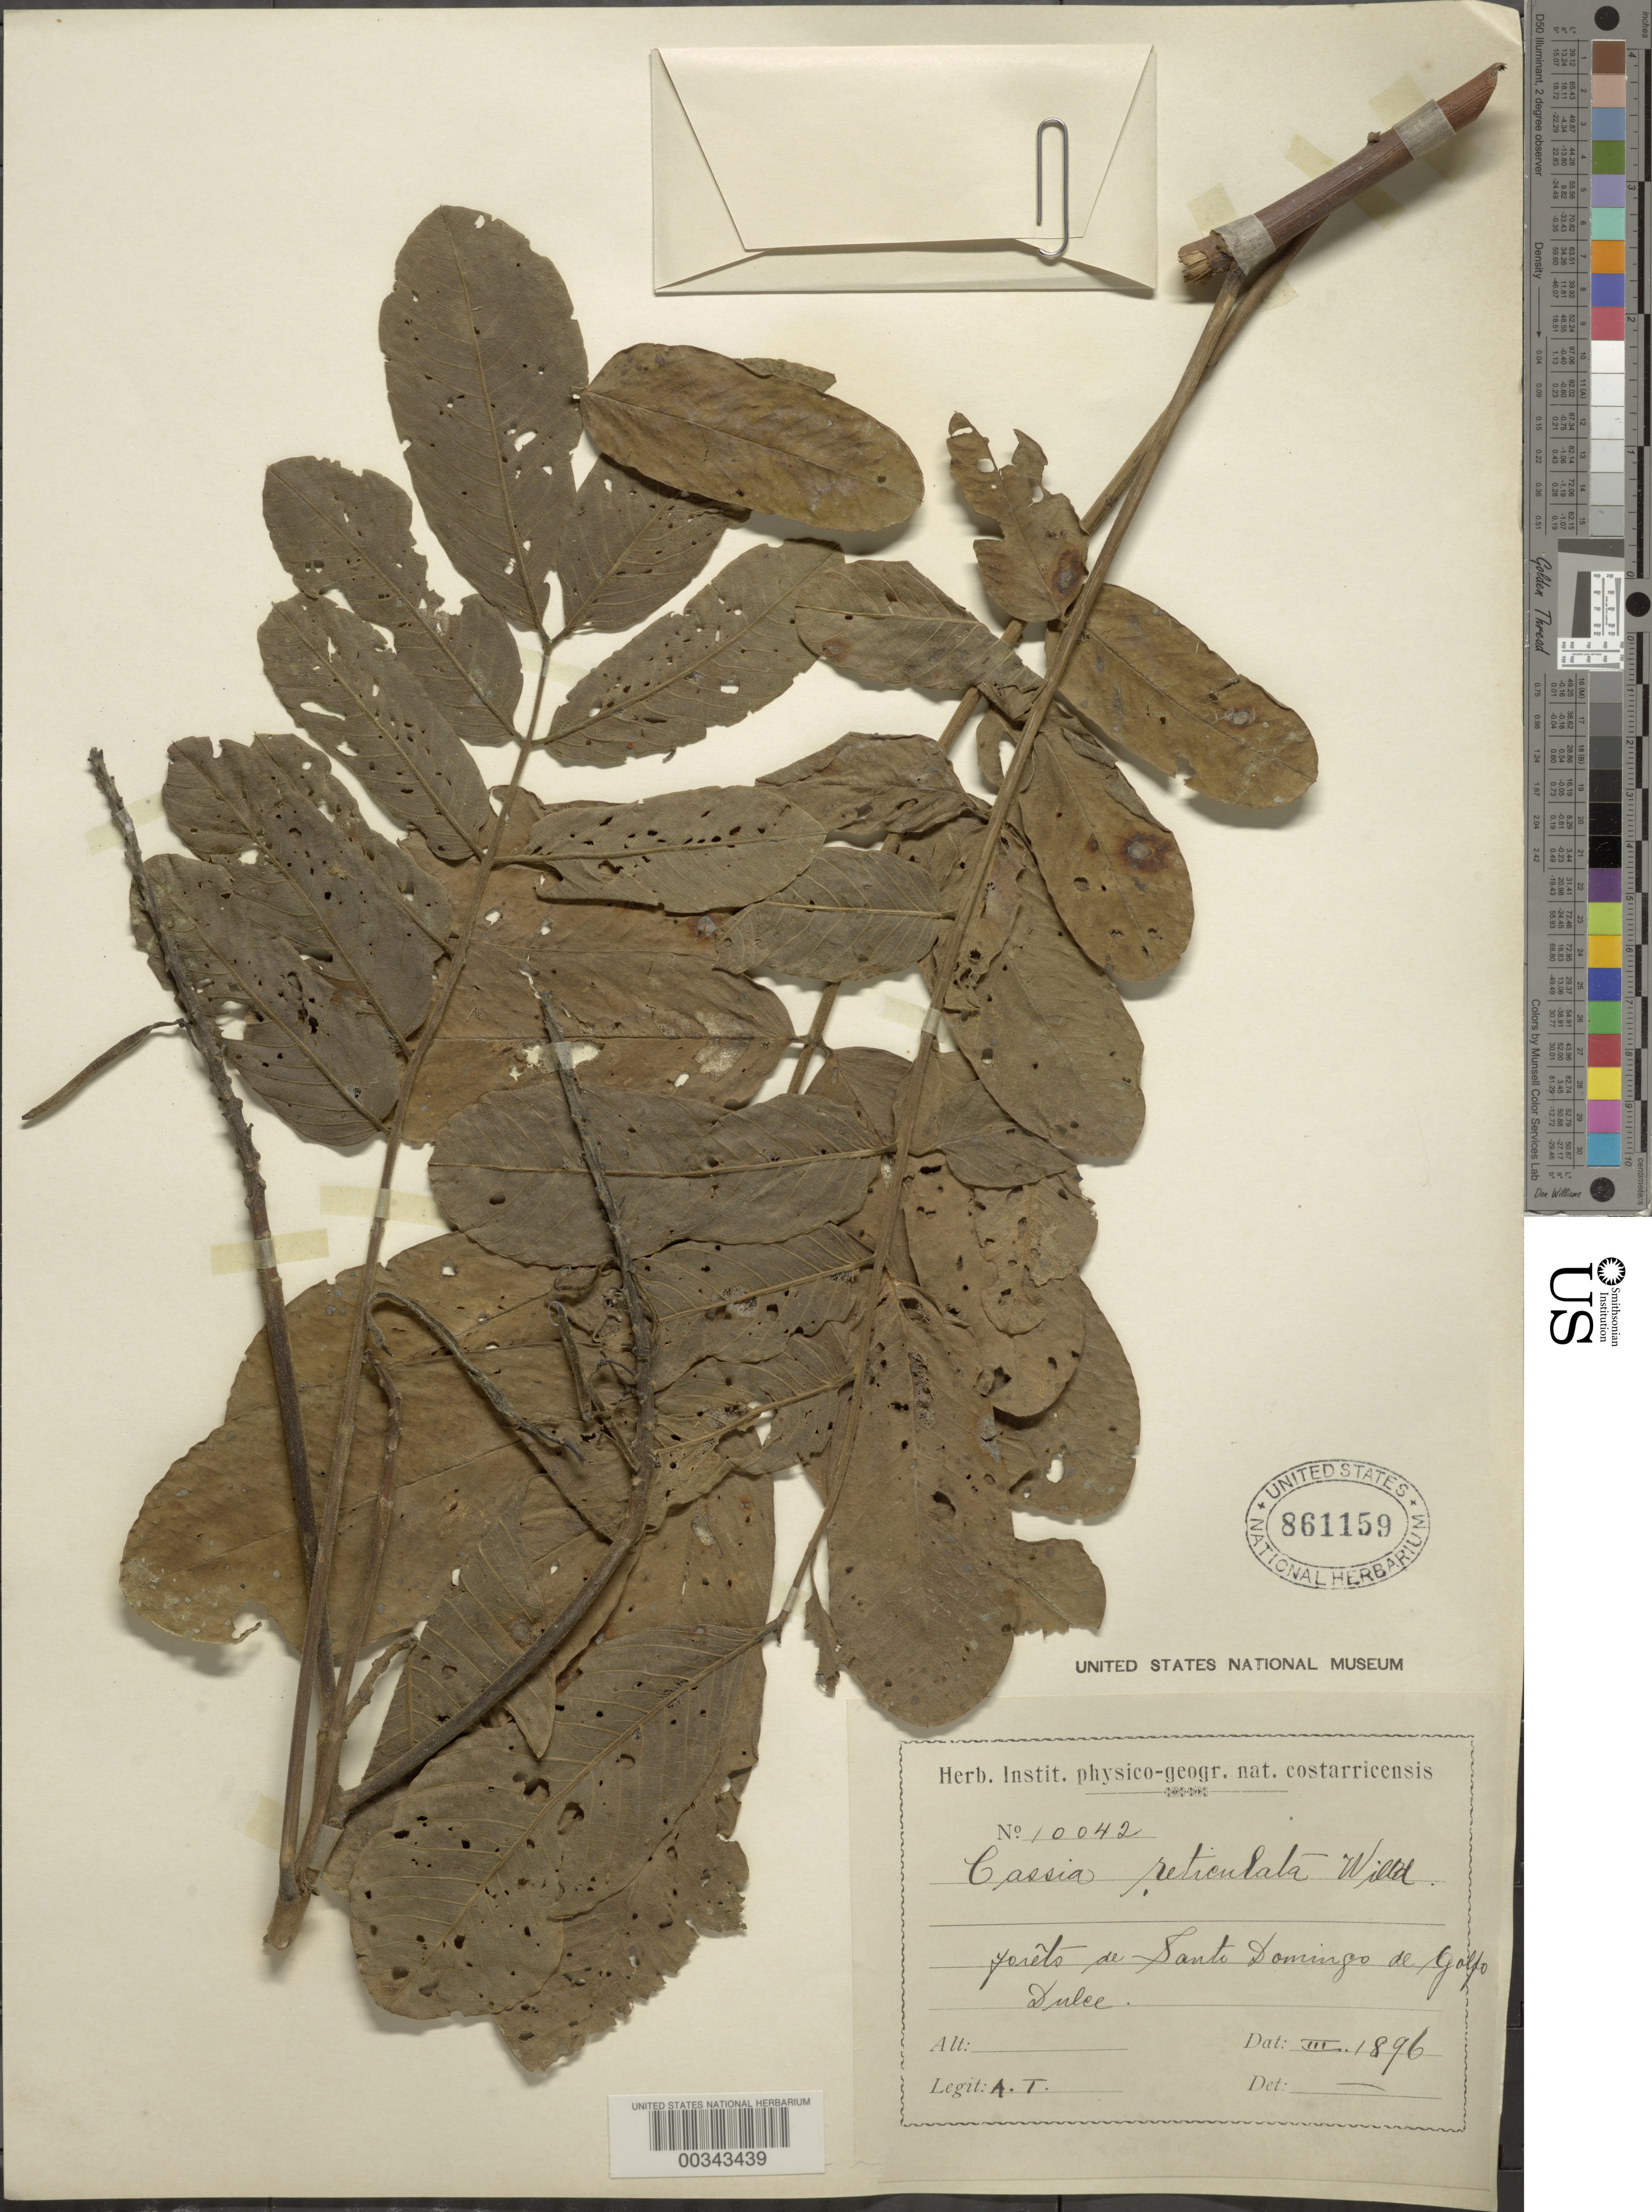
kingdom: Plantae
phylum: Tracheophyta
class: Magnoliopsida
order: Fabales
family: Fabaceae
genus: Senna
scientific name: Senna reticulata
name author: (Willd.) H.S. Irwin & Barneby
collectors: A. Tonduz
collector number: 10042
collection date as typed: Mar 1896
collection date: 1896-03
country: Costa Rica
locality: S. Domingo de Golfo Dulce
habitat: Forests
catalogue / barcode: US 861159